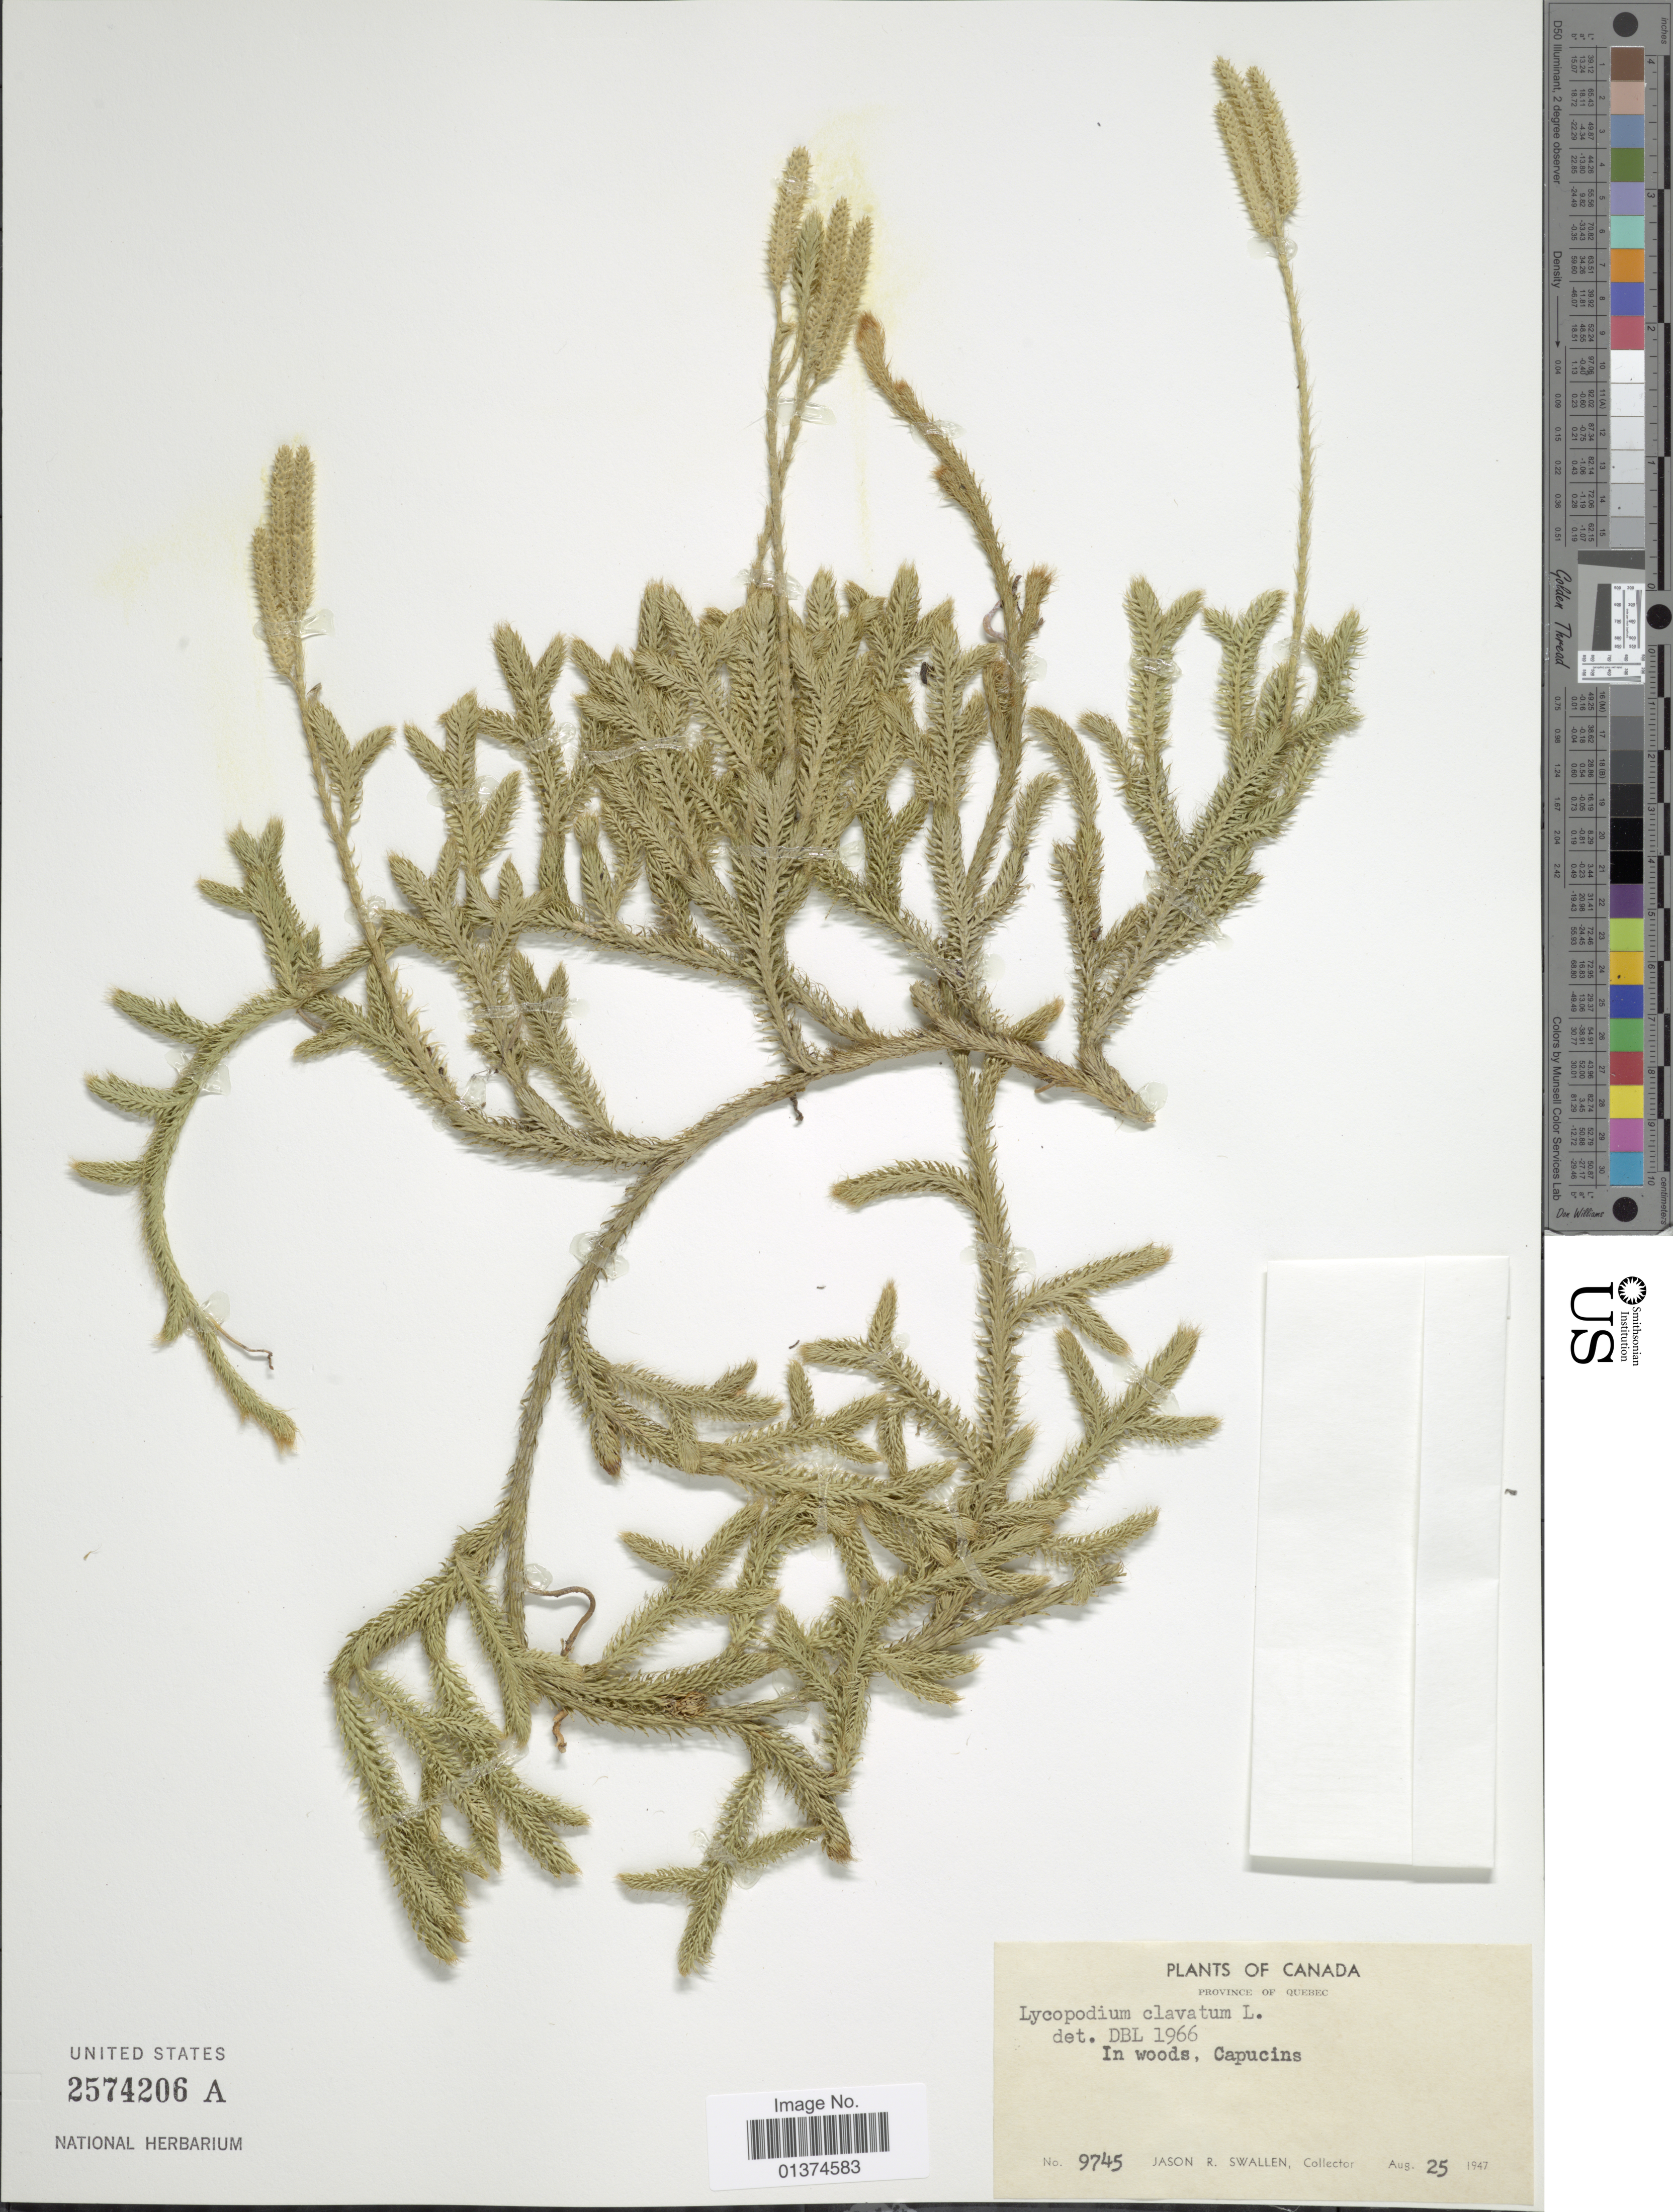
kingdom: Plantae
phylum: Tracheophyta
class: Lycopodiopsida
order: Lycopodiales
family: Lycopodiaceae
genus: Lycopodium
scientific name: Lycopodium clavatum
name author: L.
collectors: J. R. Swallen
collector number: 9745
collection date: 1947-08-25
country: Canada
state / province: Quebec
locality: In woods, Capucins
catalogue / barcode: US 2574206A